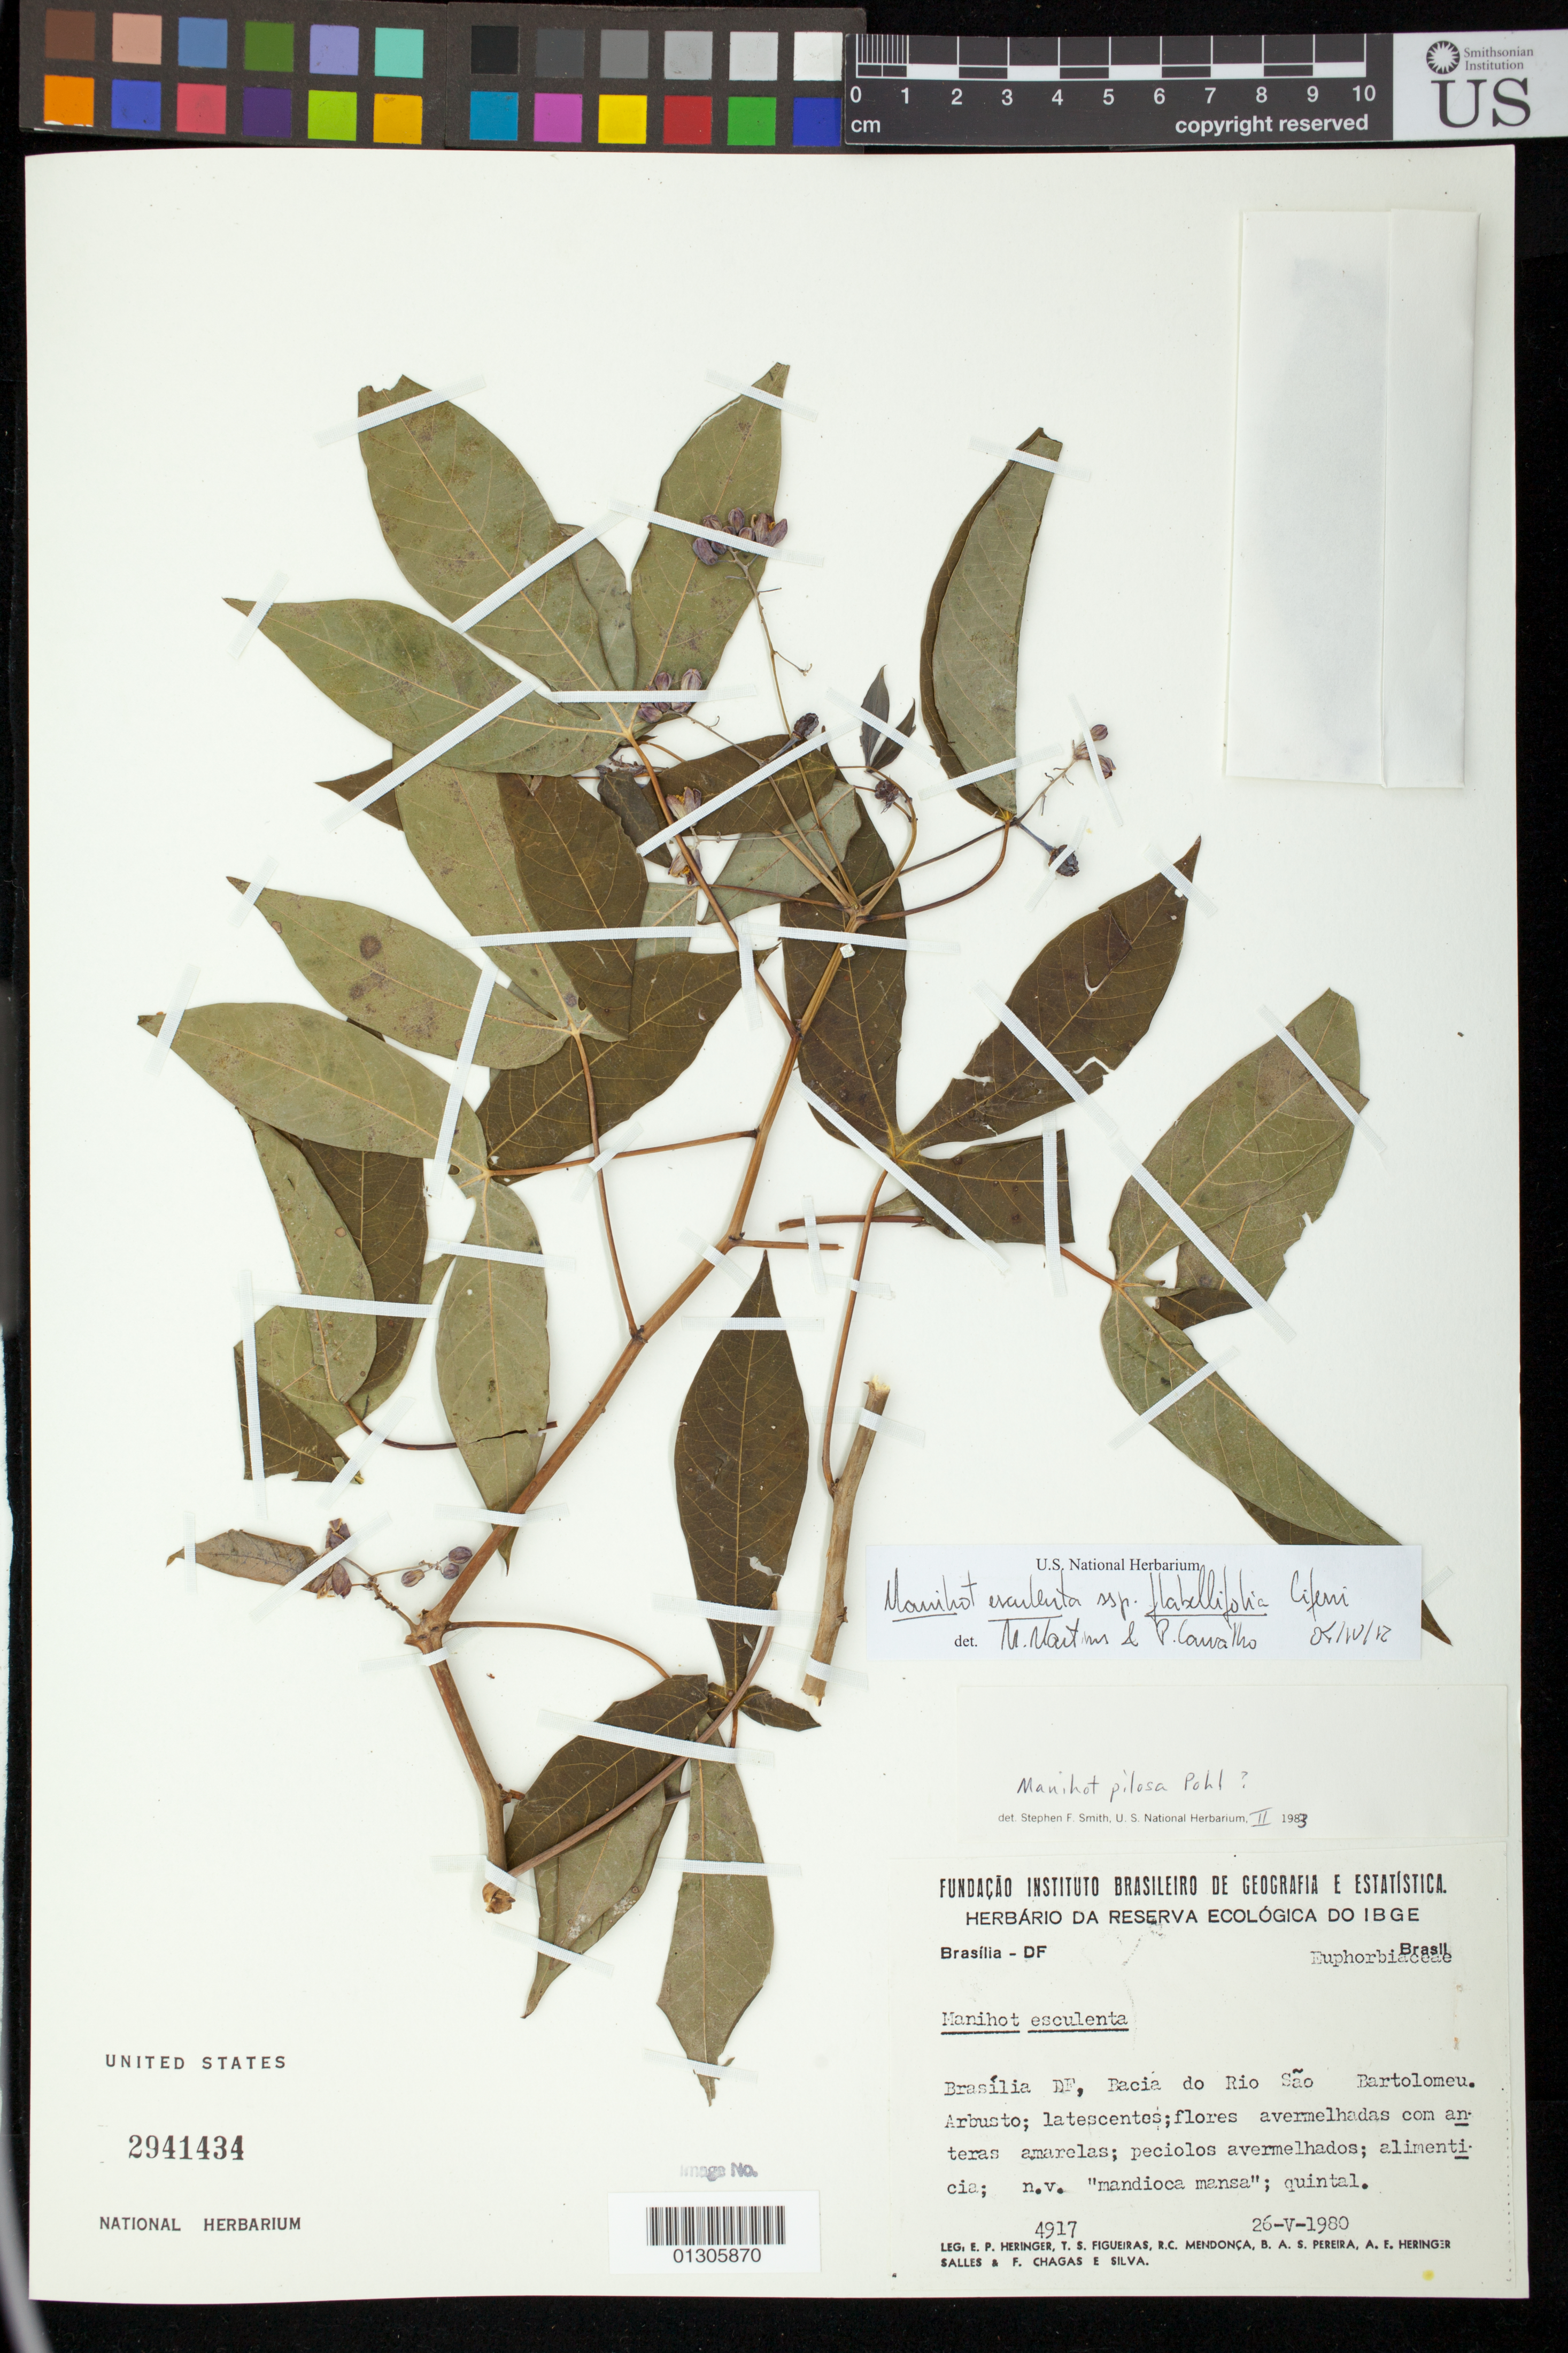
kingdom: Plantae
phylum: Tracheophyta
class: Magnoliopsida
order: Malpighiales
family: Euphorbiaceae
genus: Manihot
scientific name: Manihot esculenta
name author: Crantz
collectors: E. P. Heringer, T. S. Figueiras, R. C. Mendonça, B. A. S. Pereira, A. E. Heringer Salles & F. Chagas e Silva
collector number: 4917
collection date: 1980-05-26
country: Brazil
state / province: Distrito Federal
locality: Brasilia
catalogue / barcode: US 2941434